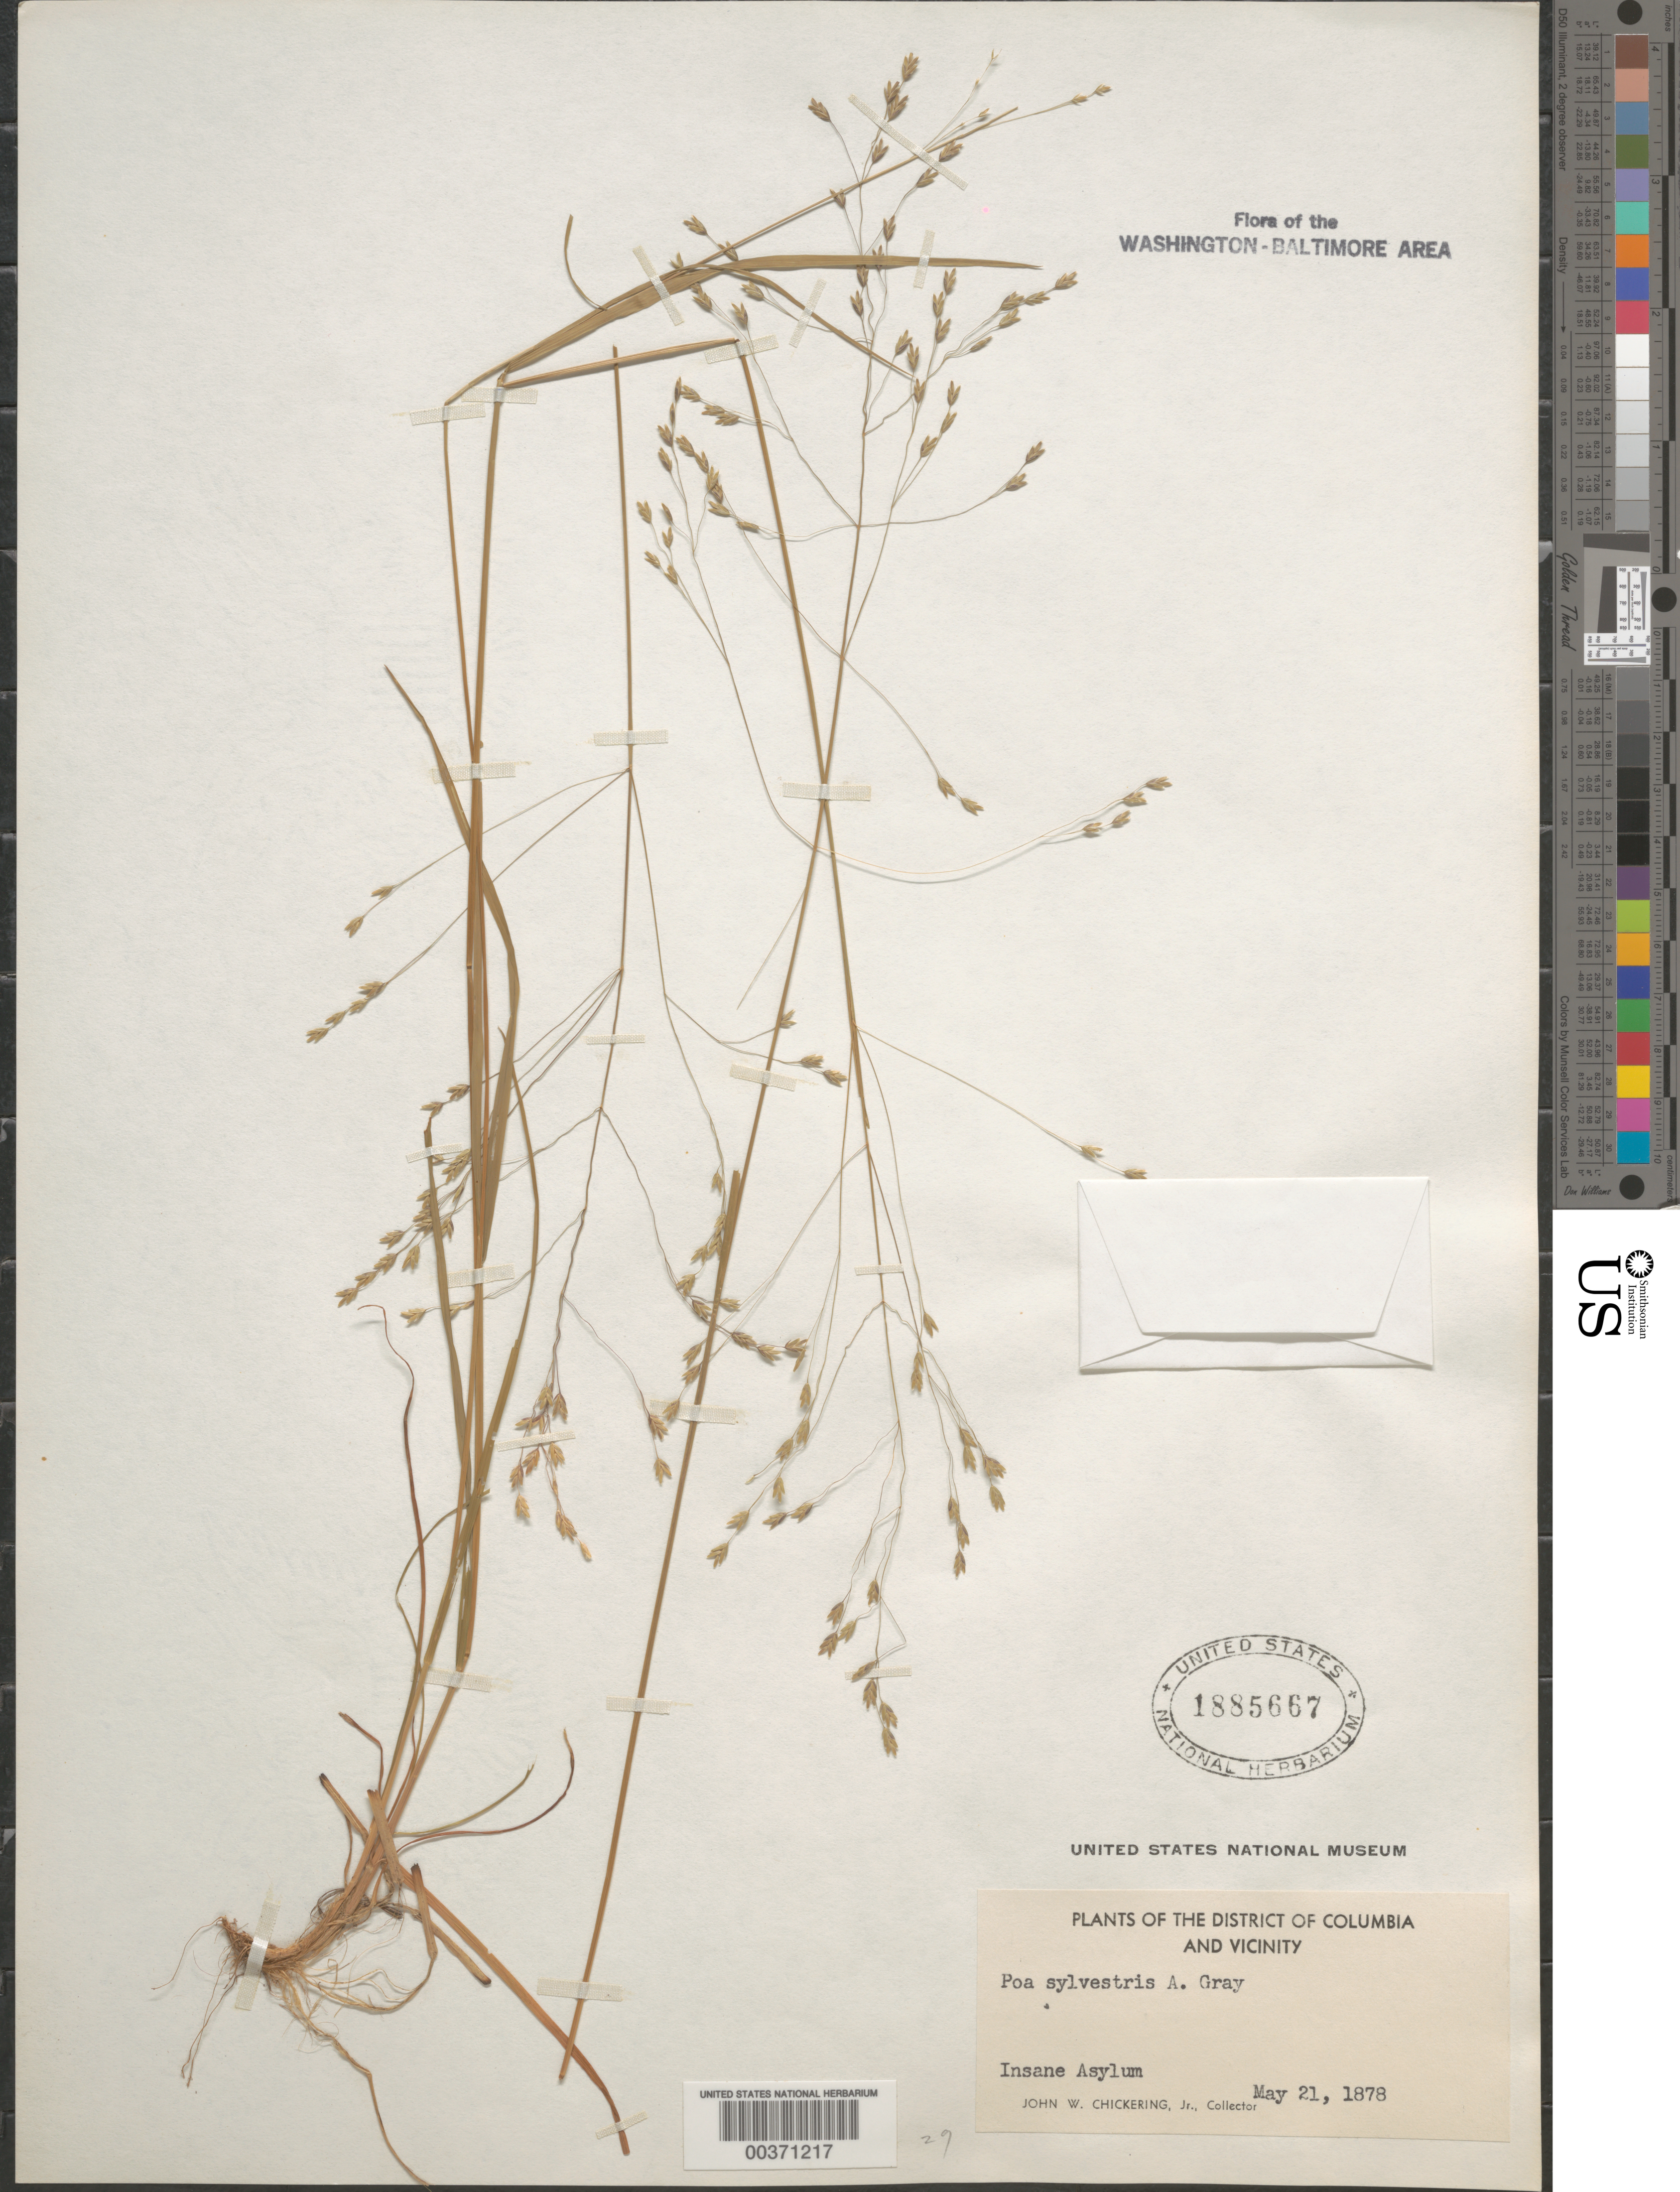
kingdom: Plantae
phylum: Tracheophyta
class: Liliopsida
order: Poales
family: Poaceae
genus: Poa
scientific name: Poa sylvestris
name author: A. Gray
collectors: J. W. Chickering Jr.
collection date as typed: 21 May 1878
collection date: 1878-05-21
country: United States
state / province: District of Columbia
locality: Insane Asylum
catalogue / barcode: US 1885667